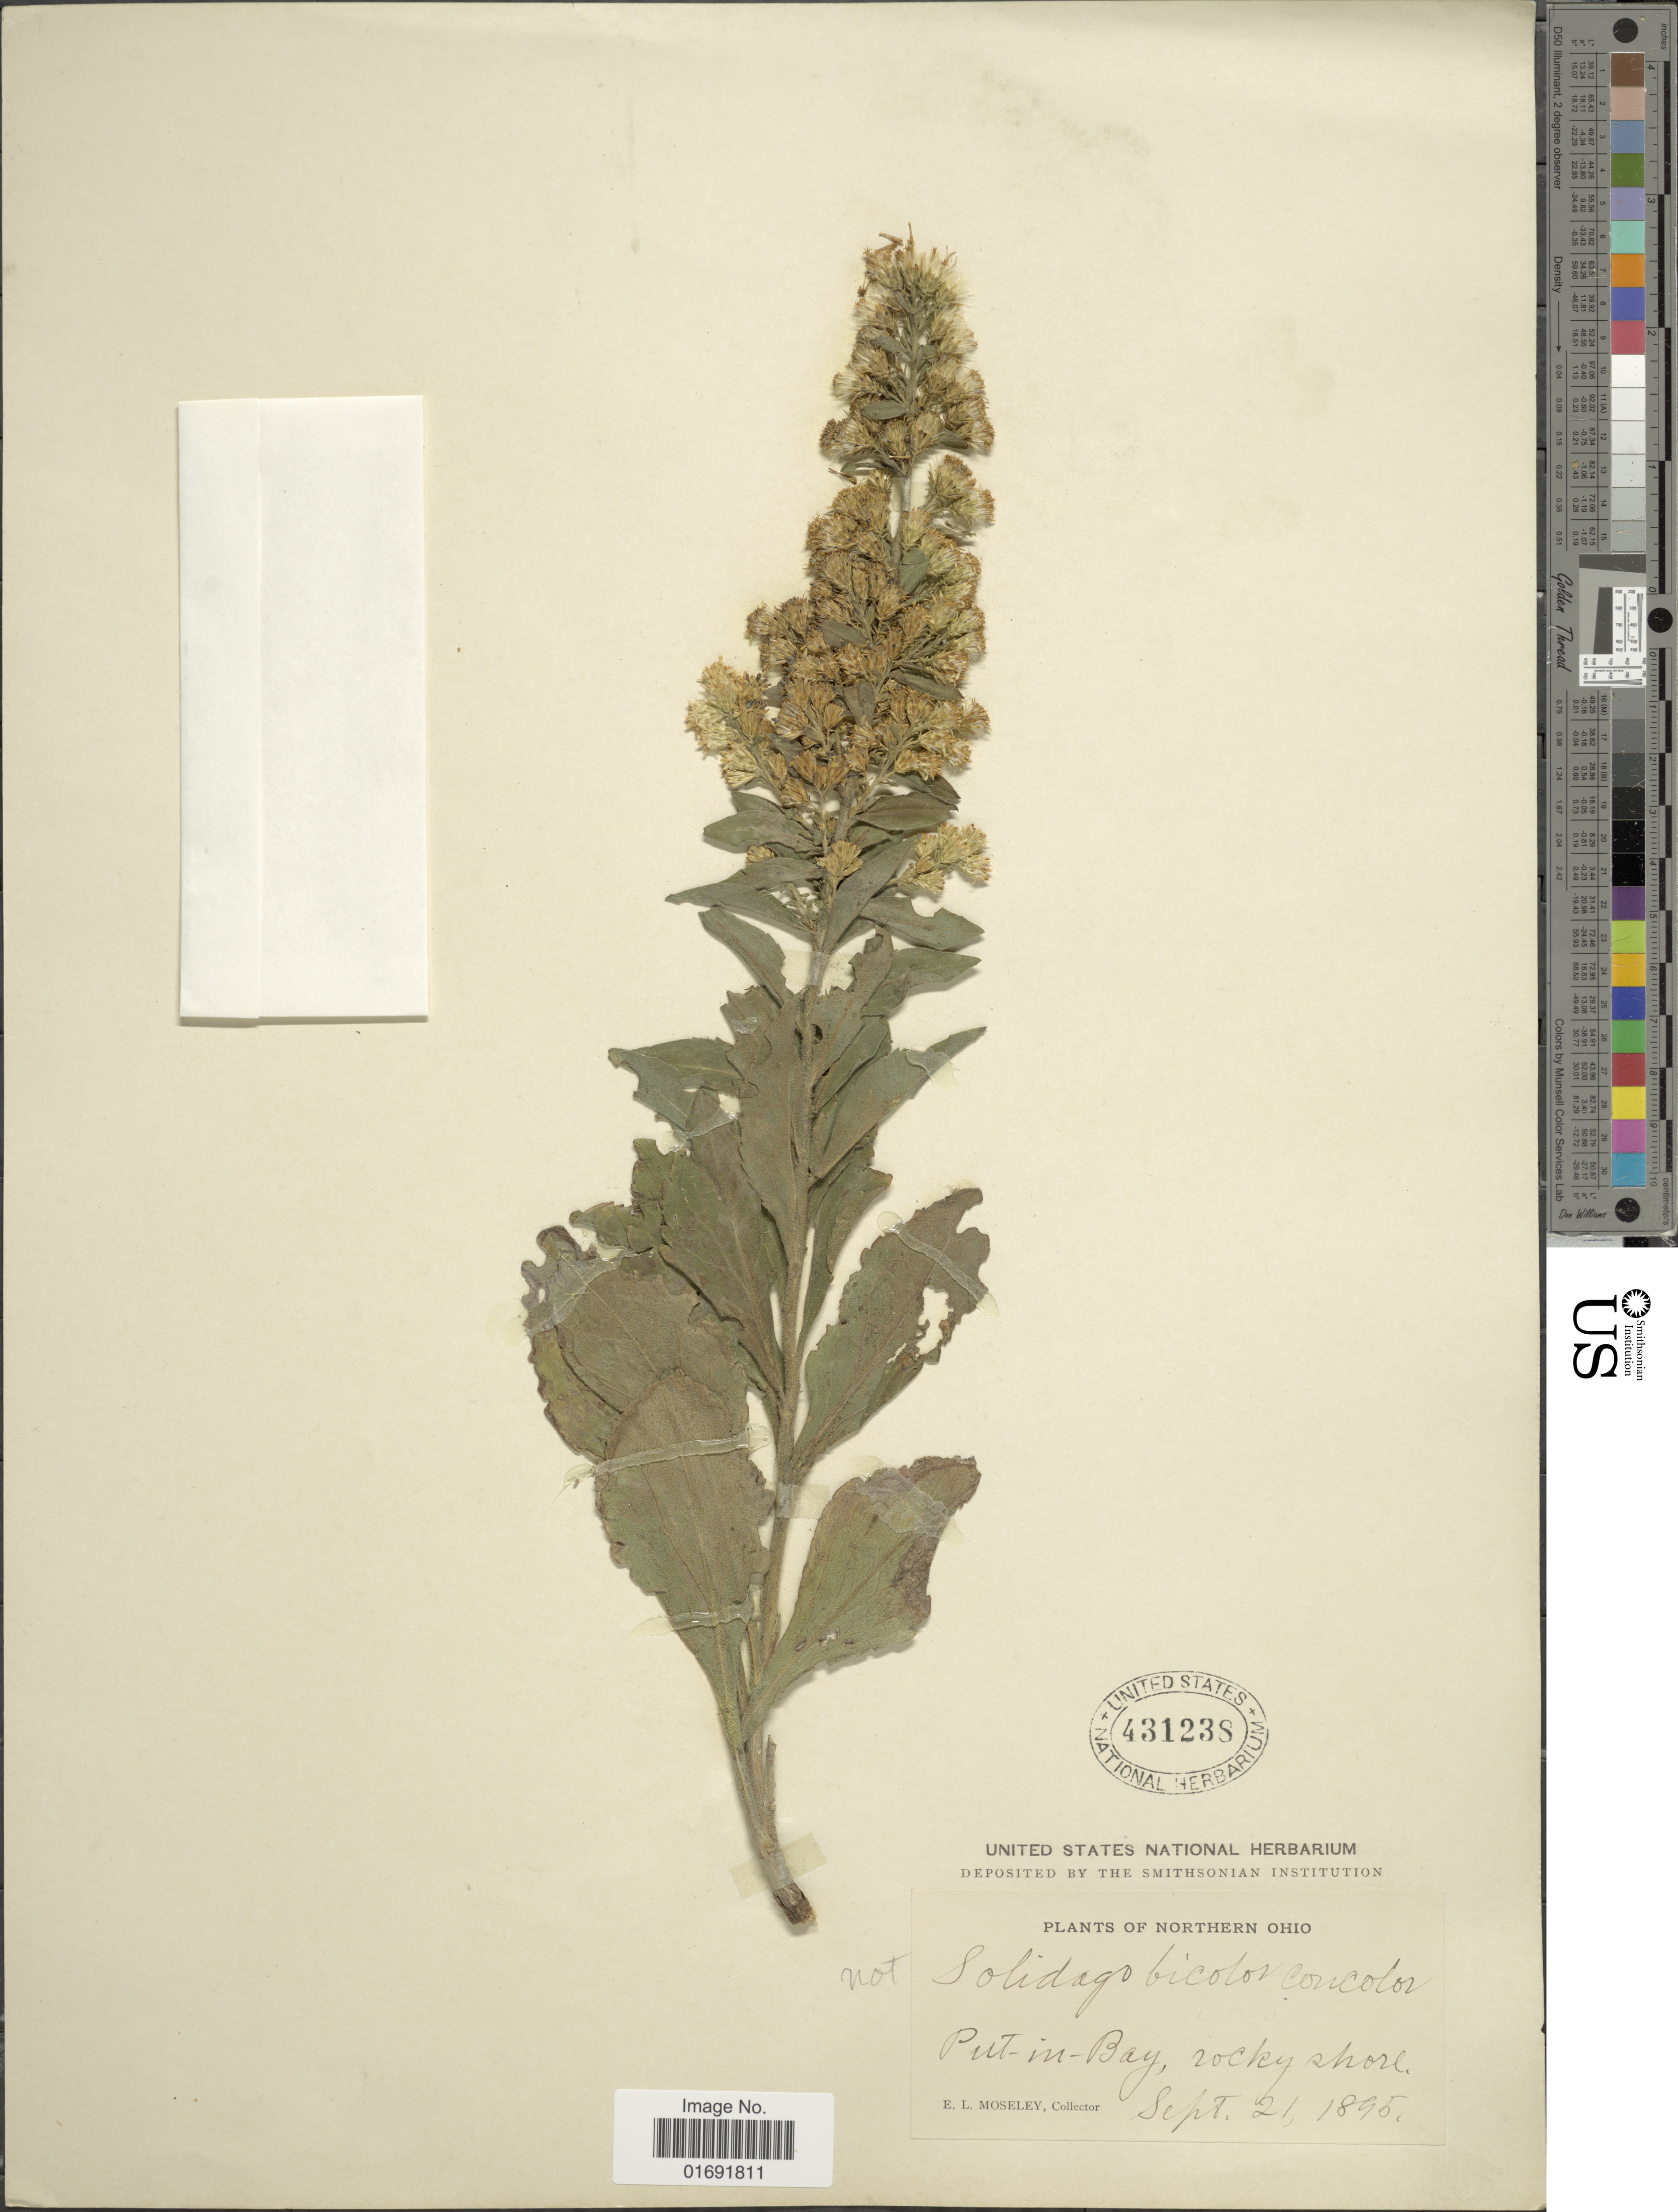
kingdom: Plantae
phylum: Tracheophyta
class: Magnoliopsida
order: Asterales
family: Asteraceae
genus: Solidago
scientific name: Solidago sp.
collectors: E. Moseley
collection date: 1895-09-21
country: United States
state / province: Ohio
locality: Northern Ohio, Put-in-Bay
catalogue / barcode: US 431238